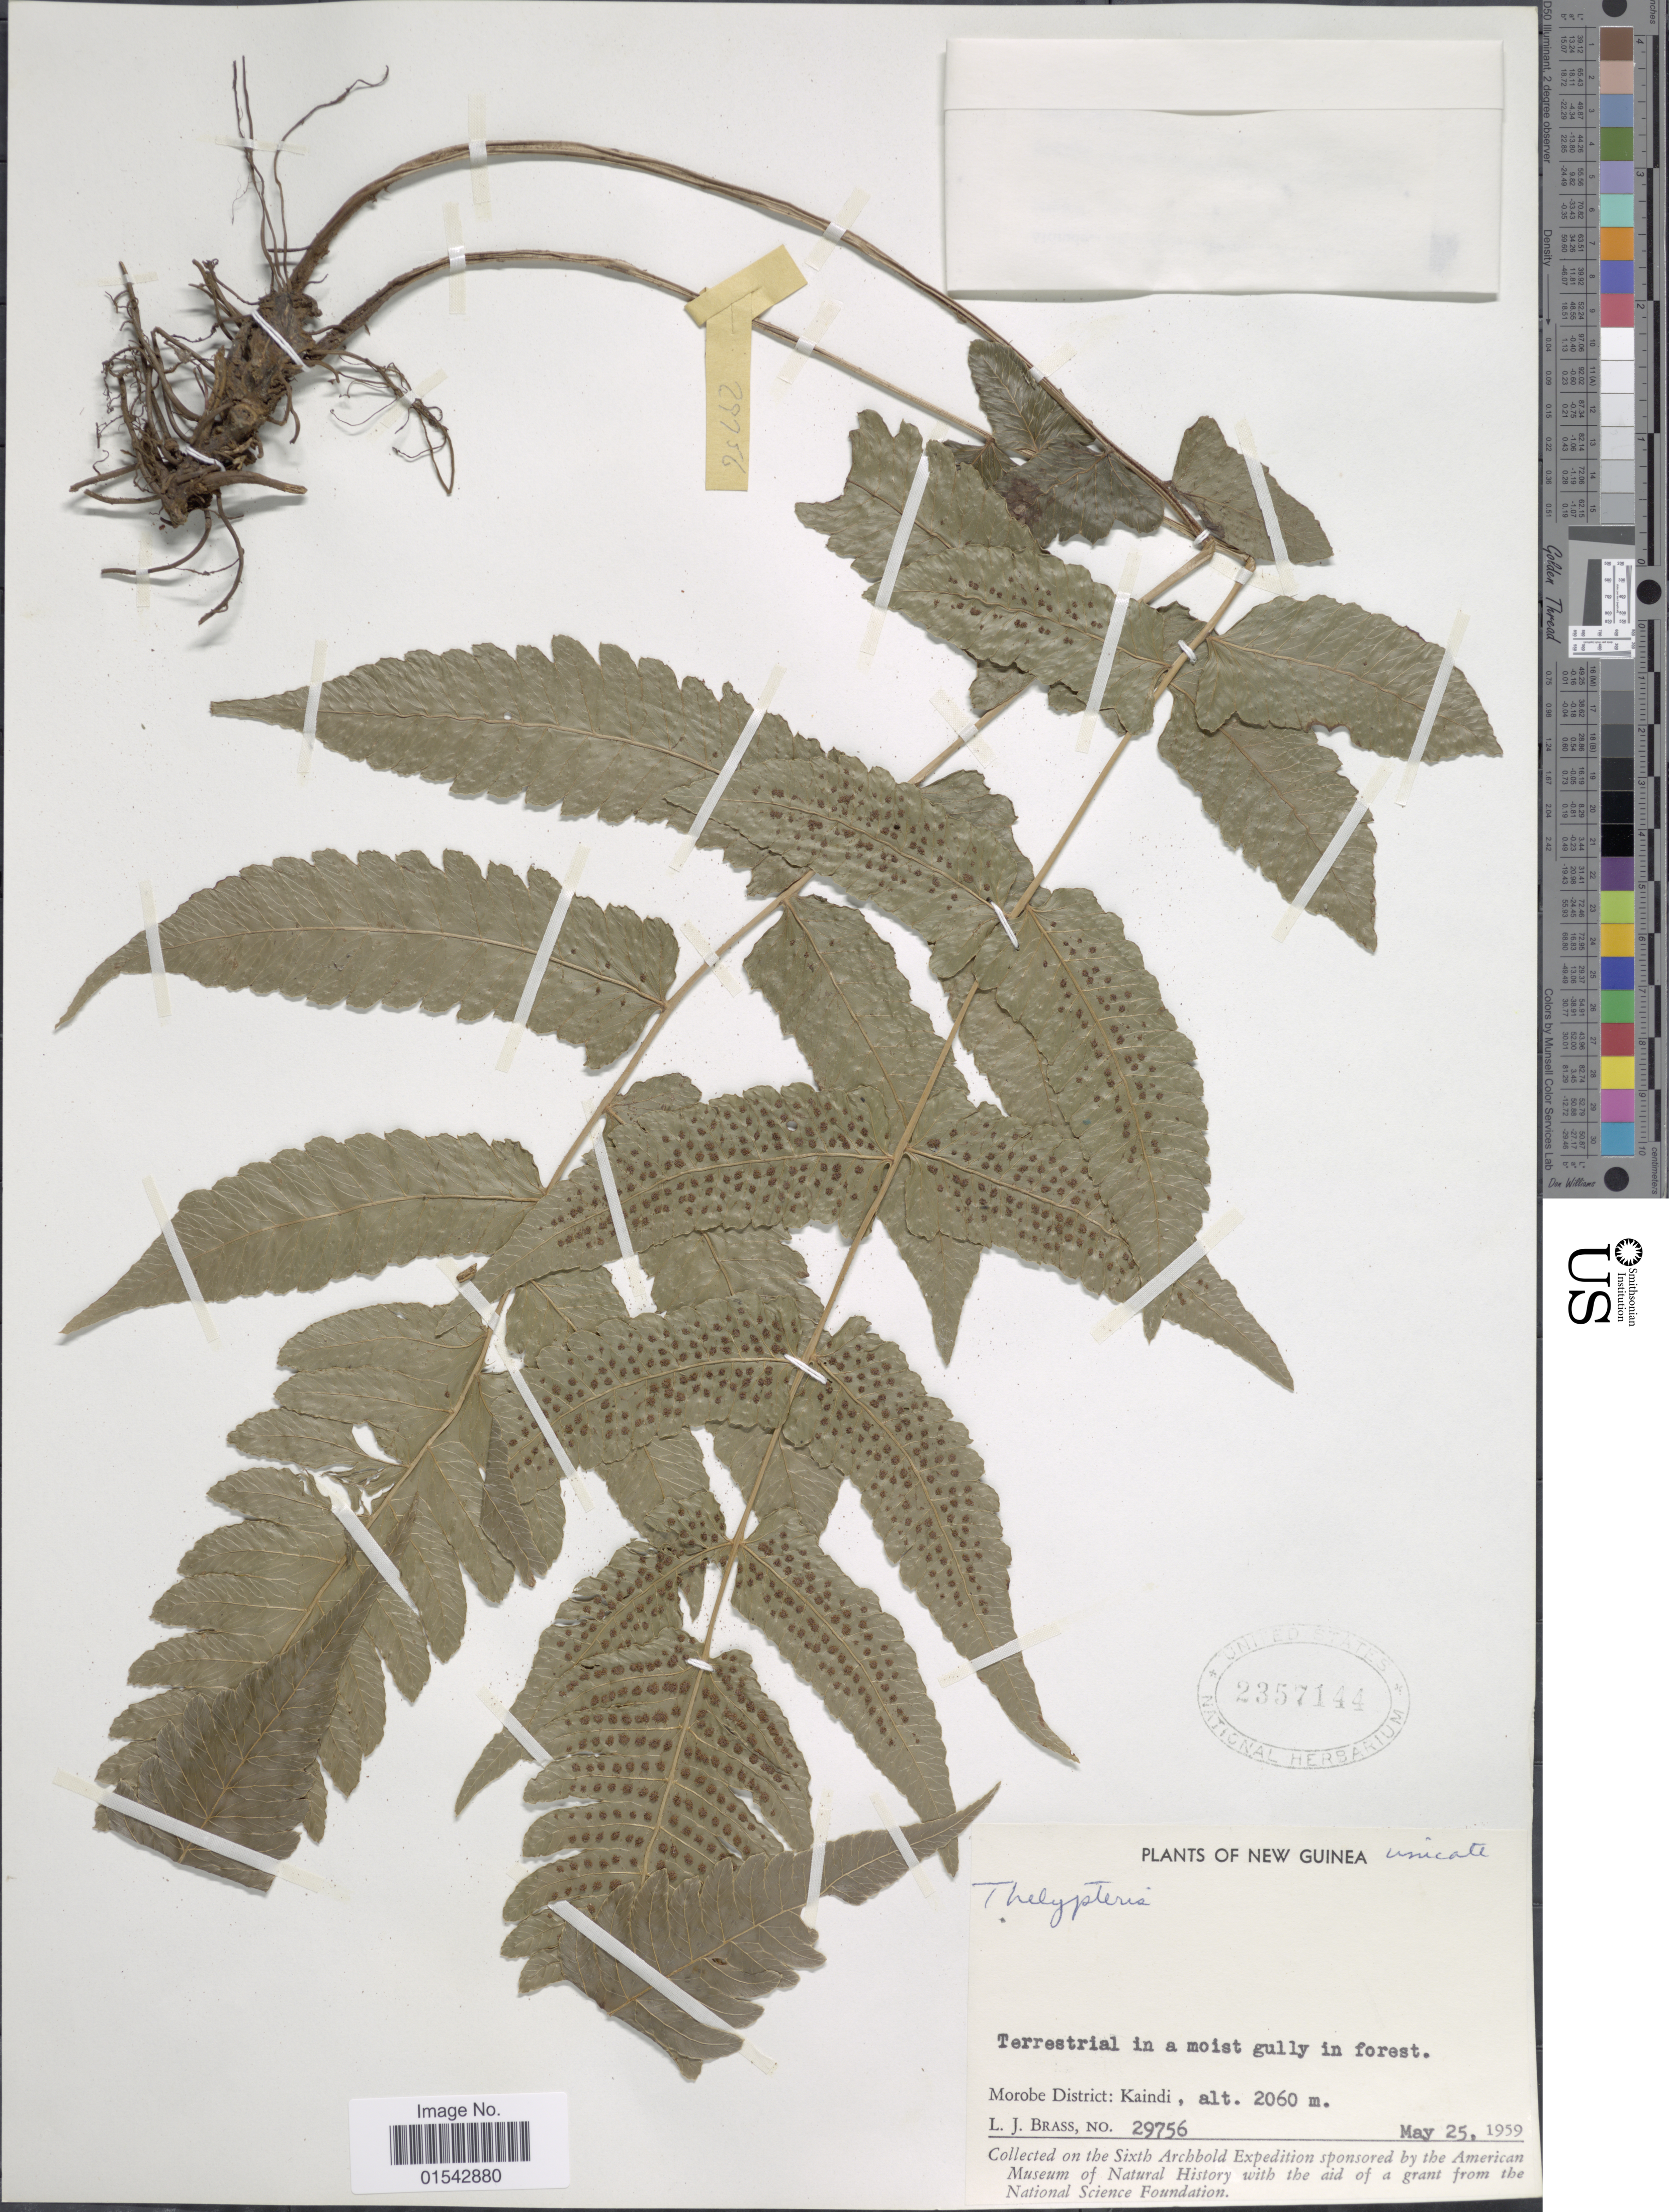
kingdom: Plantae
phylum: Tracheophyta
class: Polypodiopsida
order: Polypodiales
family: Thelypteridaceae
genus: Cyclosorus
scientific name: Cyclosorus sp.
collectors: L. J. Brass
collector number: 29756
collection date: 1959-05-25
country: Papua New Guinea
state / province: Morobe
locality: New Guinea, Morobe District: Kaindi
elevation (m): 2060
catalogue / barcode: US 2357144